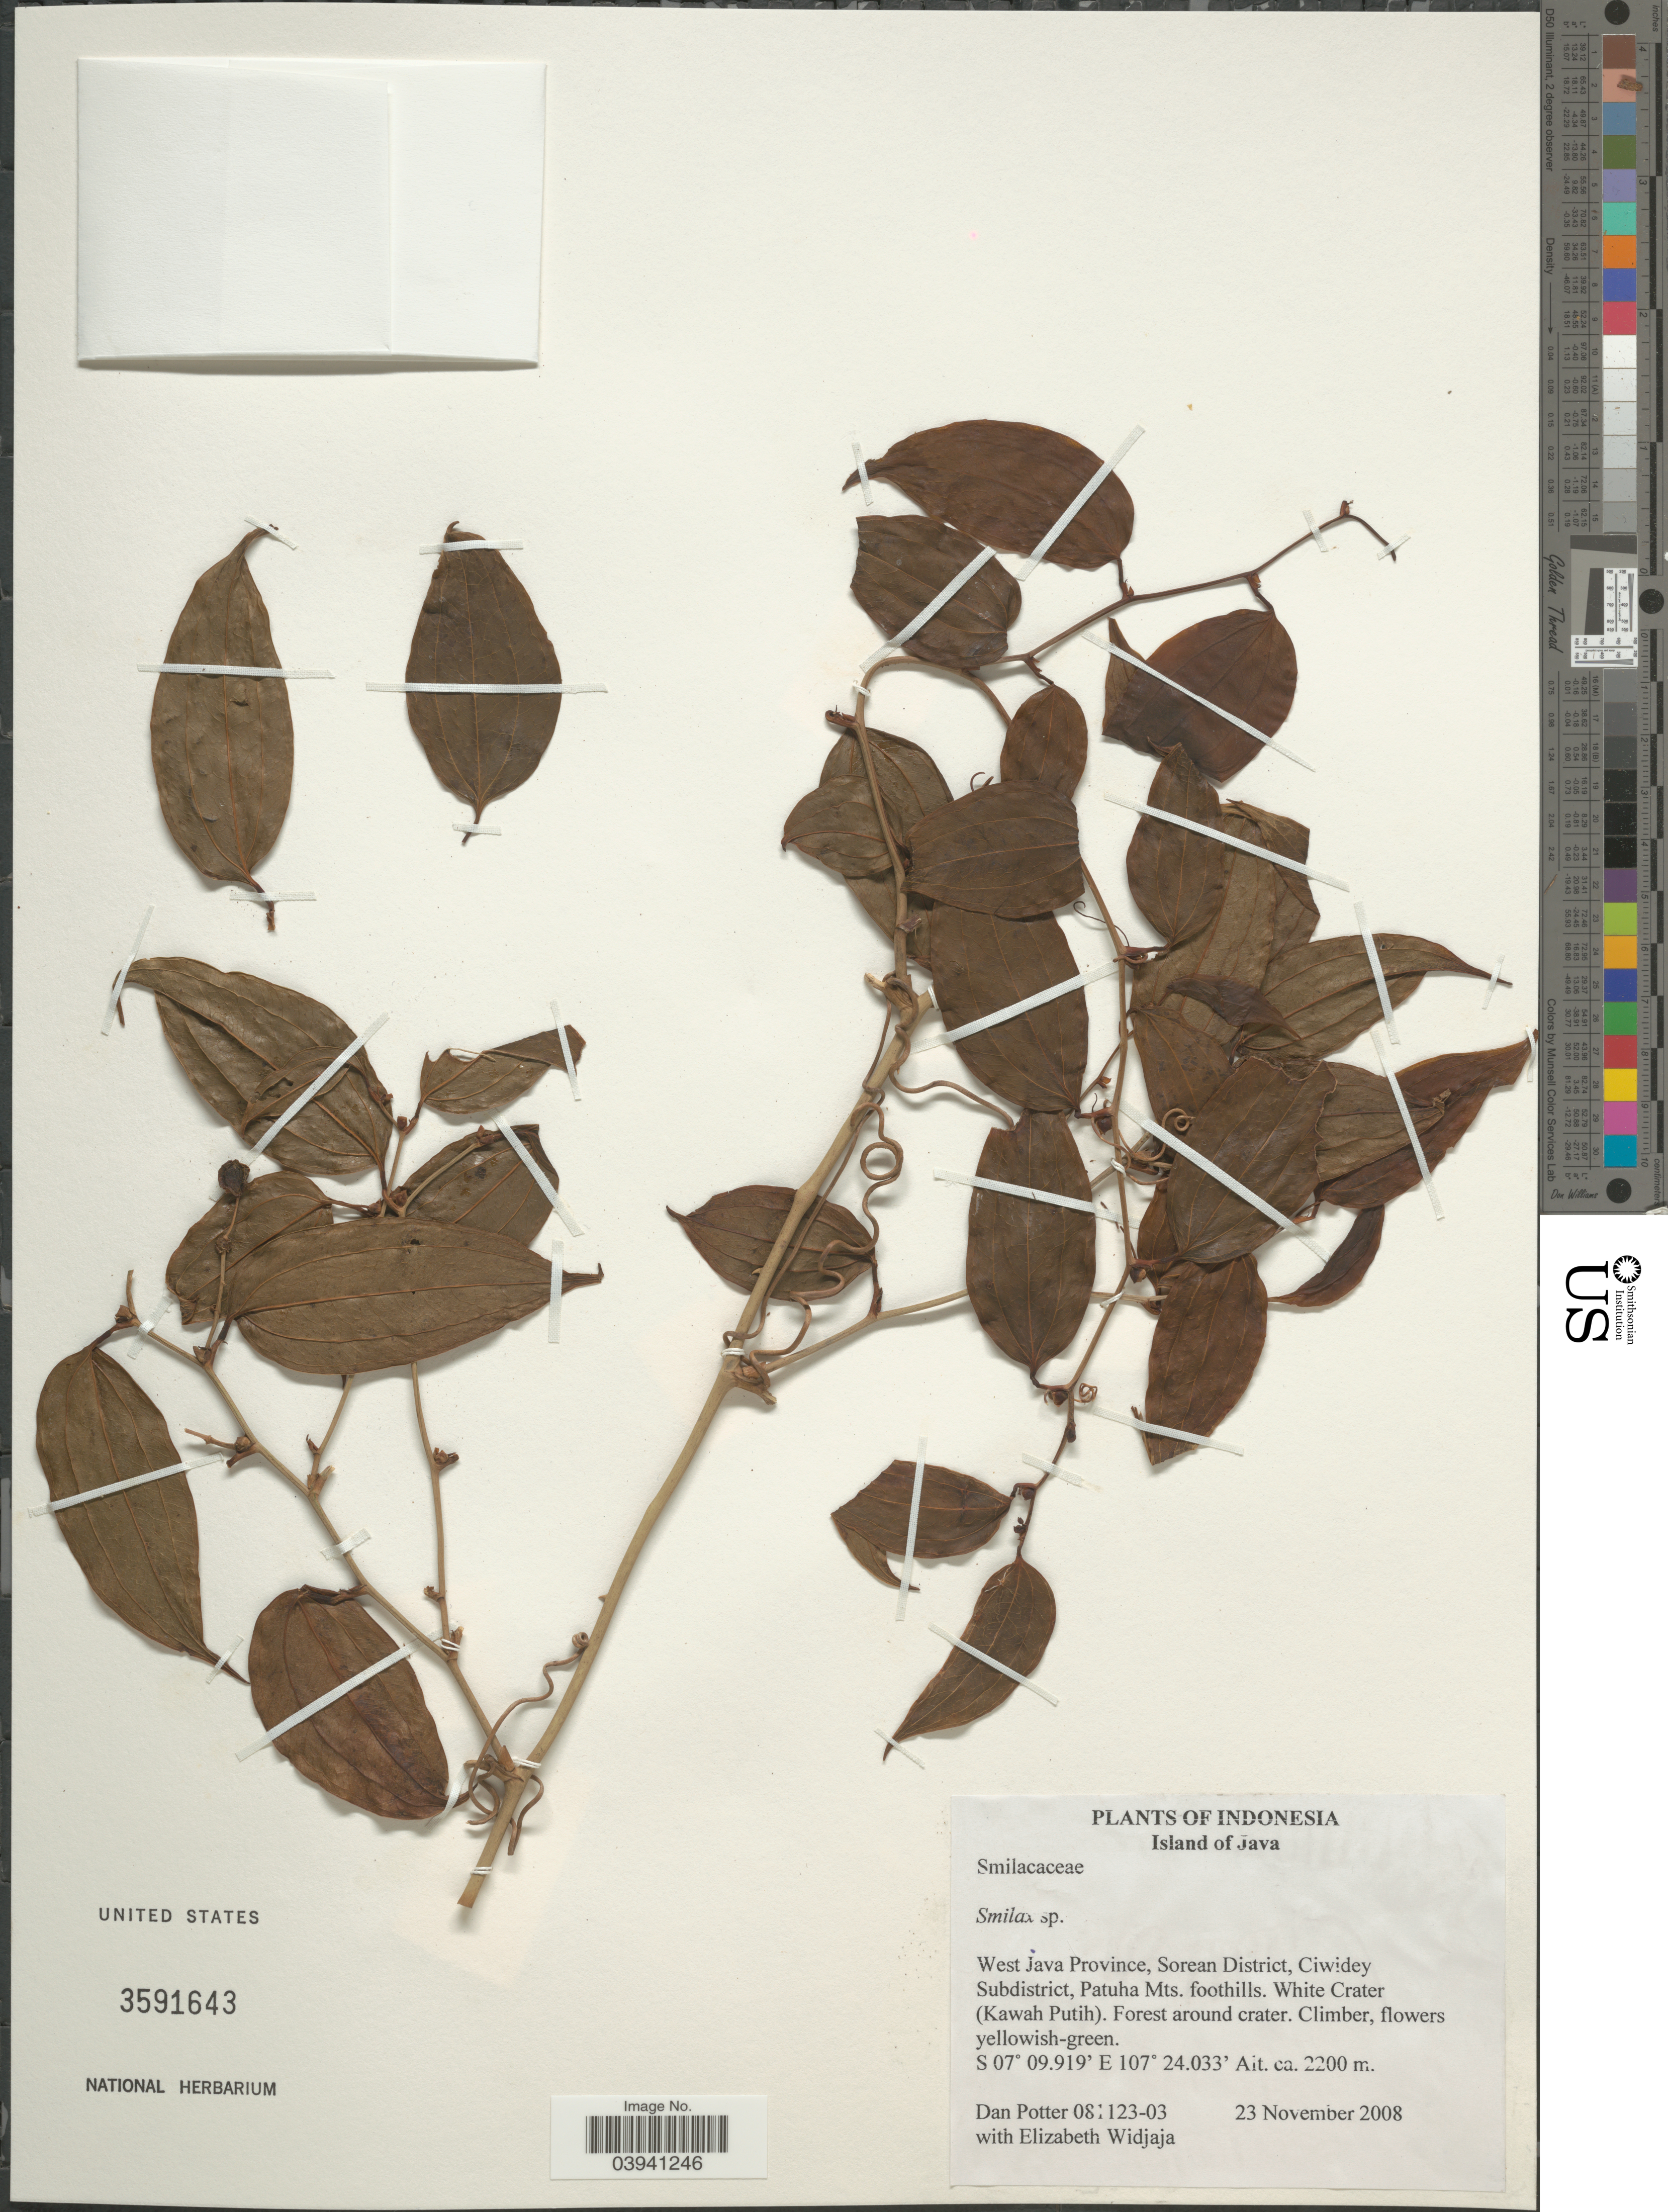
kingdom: Plantae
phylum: Tracheophyta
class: Liliopsida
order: Liliales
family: Smilacaceae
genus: Smilax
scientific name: Smilax sp.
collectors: D. Potter & E. A. Widjaja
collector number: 081123-03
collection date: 2008-11-23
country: Indonesia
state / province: Java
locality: Island of Java. West Java Province, Sorean District, Ciwidey Subdistrict, Patuha Mts. foothills. White Crater (Kawah Putih).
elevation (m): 2200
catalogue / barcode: US 3591643